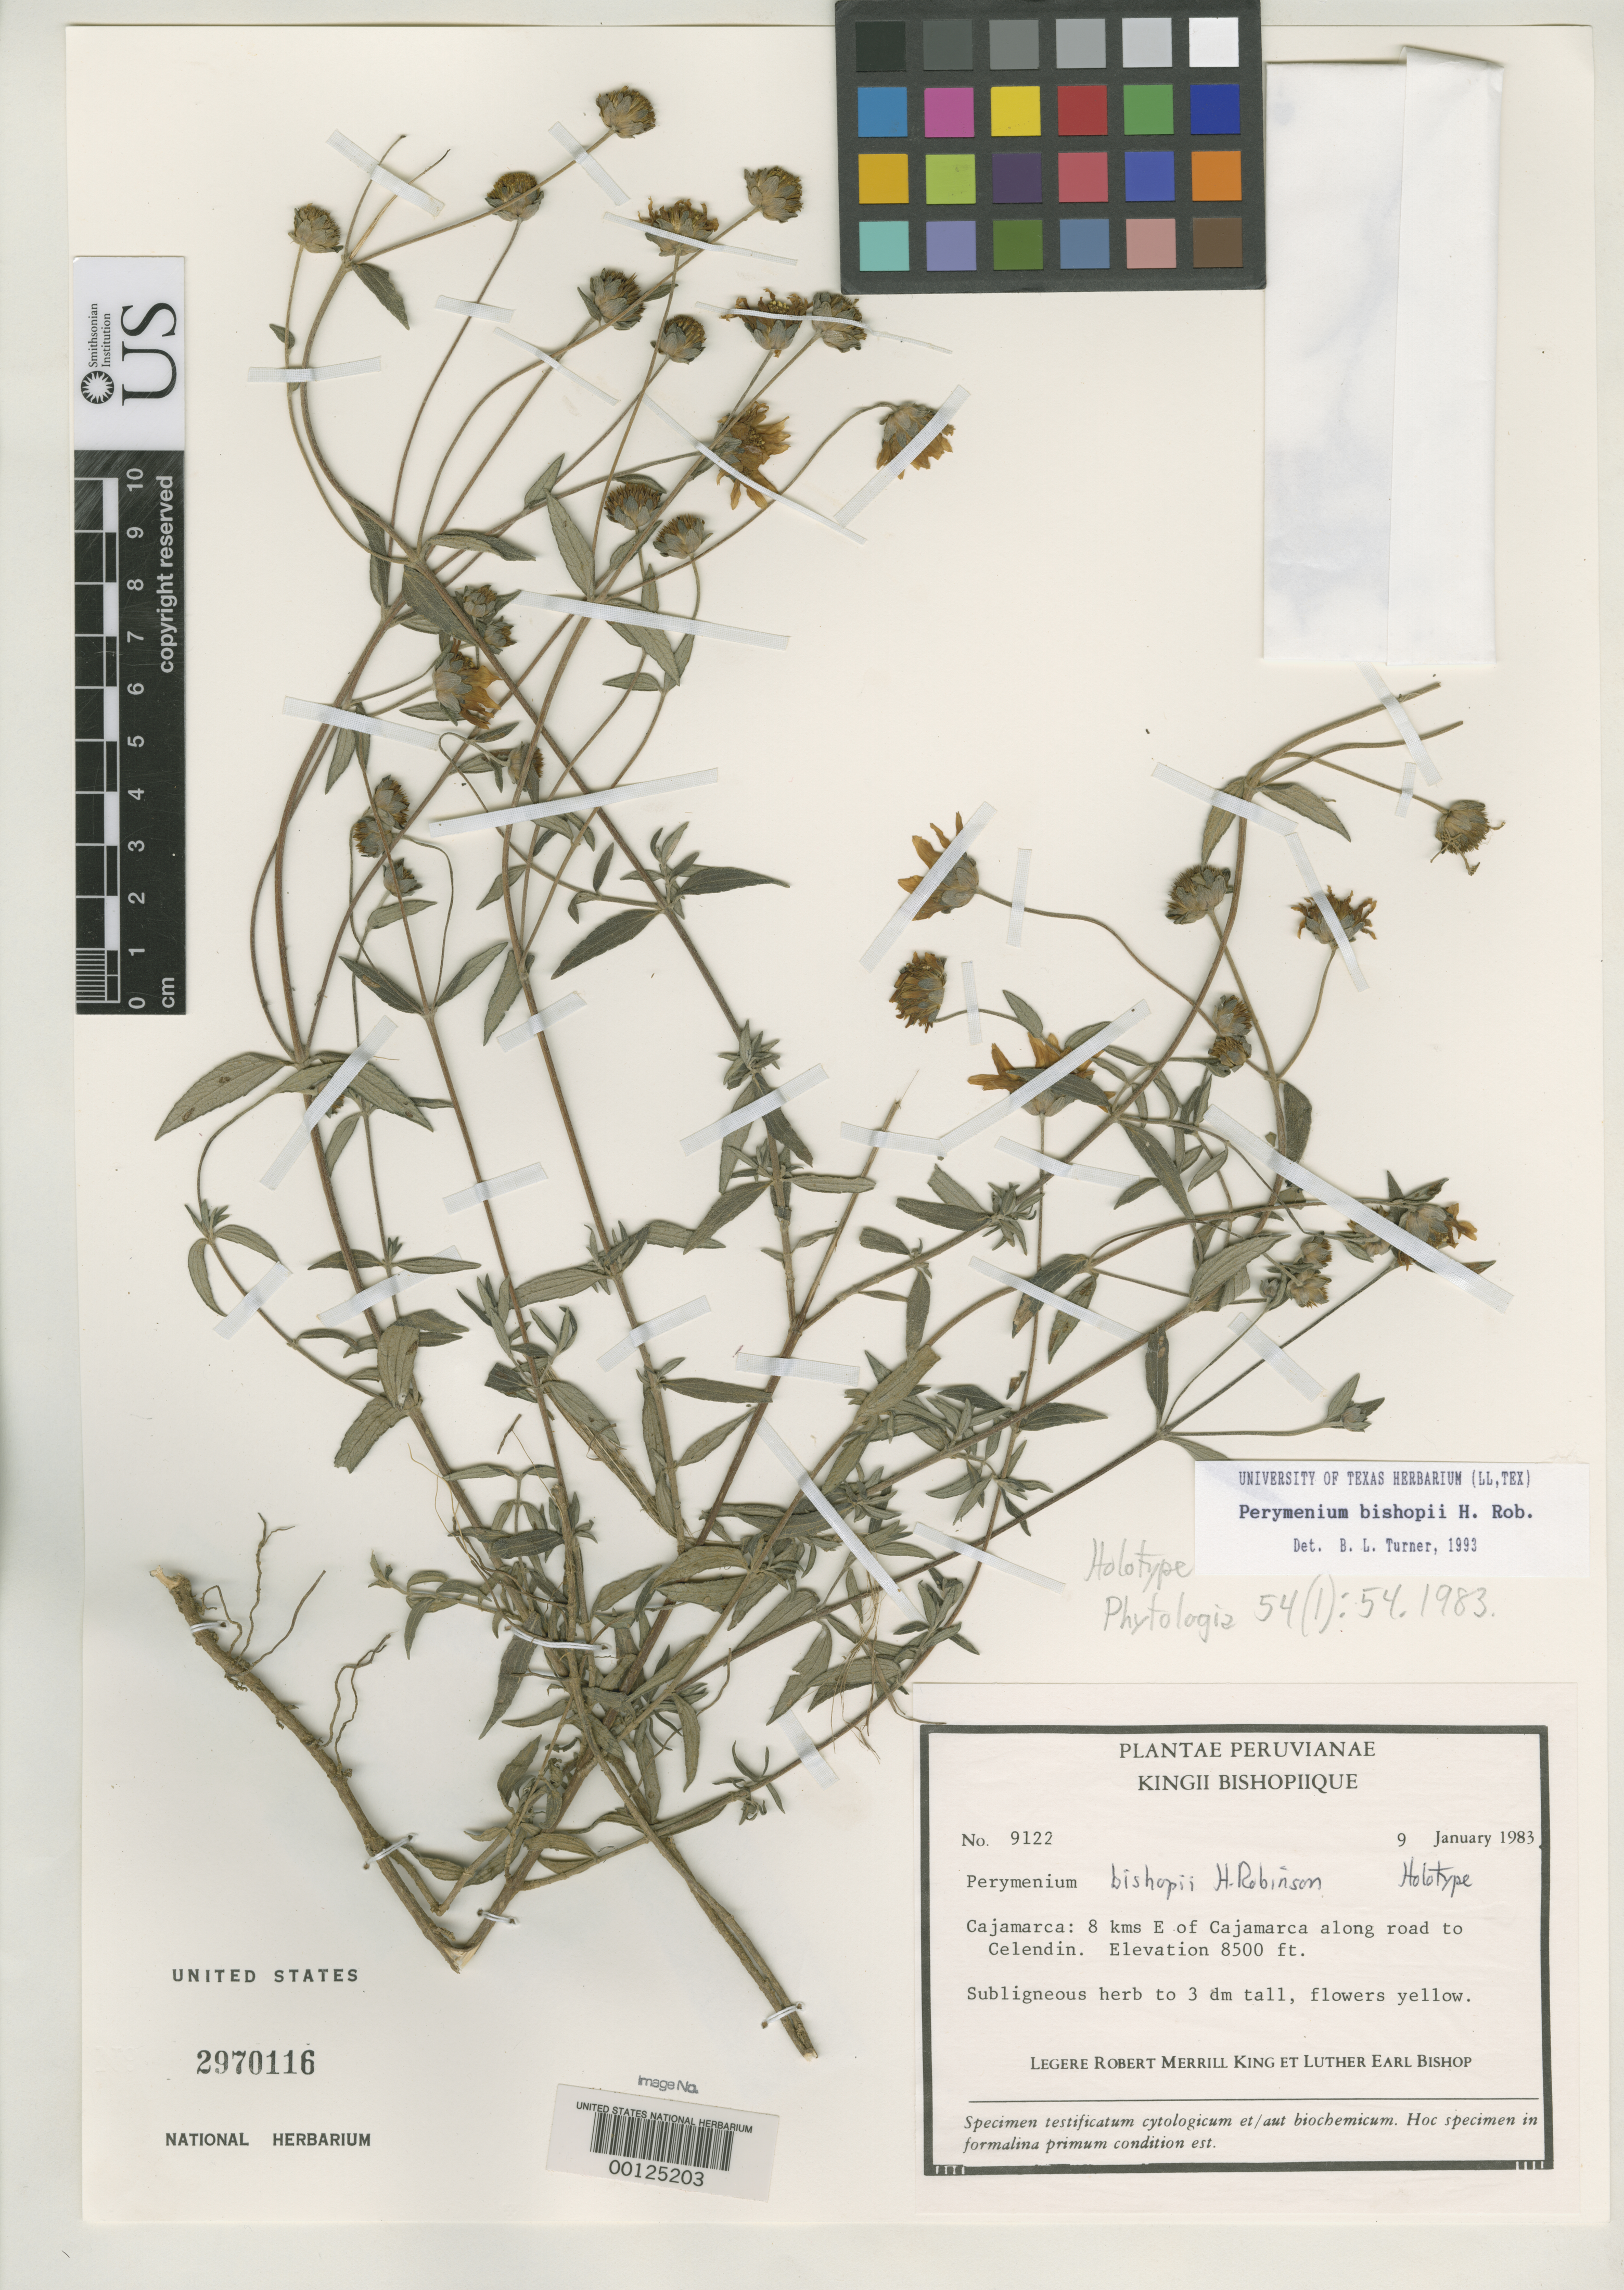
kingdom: Plantae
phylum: Tracheophyta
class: Magnoliopsida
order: Asterales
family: Asteraceae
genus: Perymenium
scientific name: Perymenium bishopii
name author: H. Rob.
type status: Holotype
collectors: R. M. King & L. E. Bishop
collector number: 9122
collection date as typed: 09 Jan 1983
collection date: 1983-01-09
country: Peru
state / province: Cajamarca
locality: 8 km E of Cajamarca along road to Celendín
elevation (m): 2591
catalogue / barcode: US 2970116